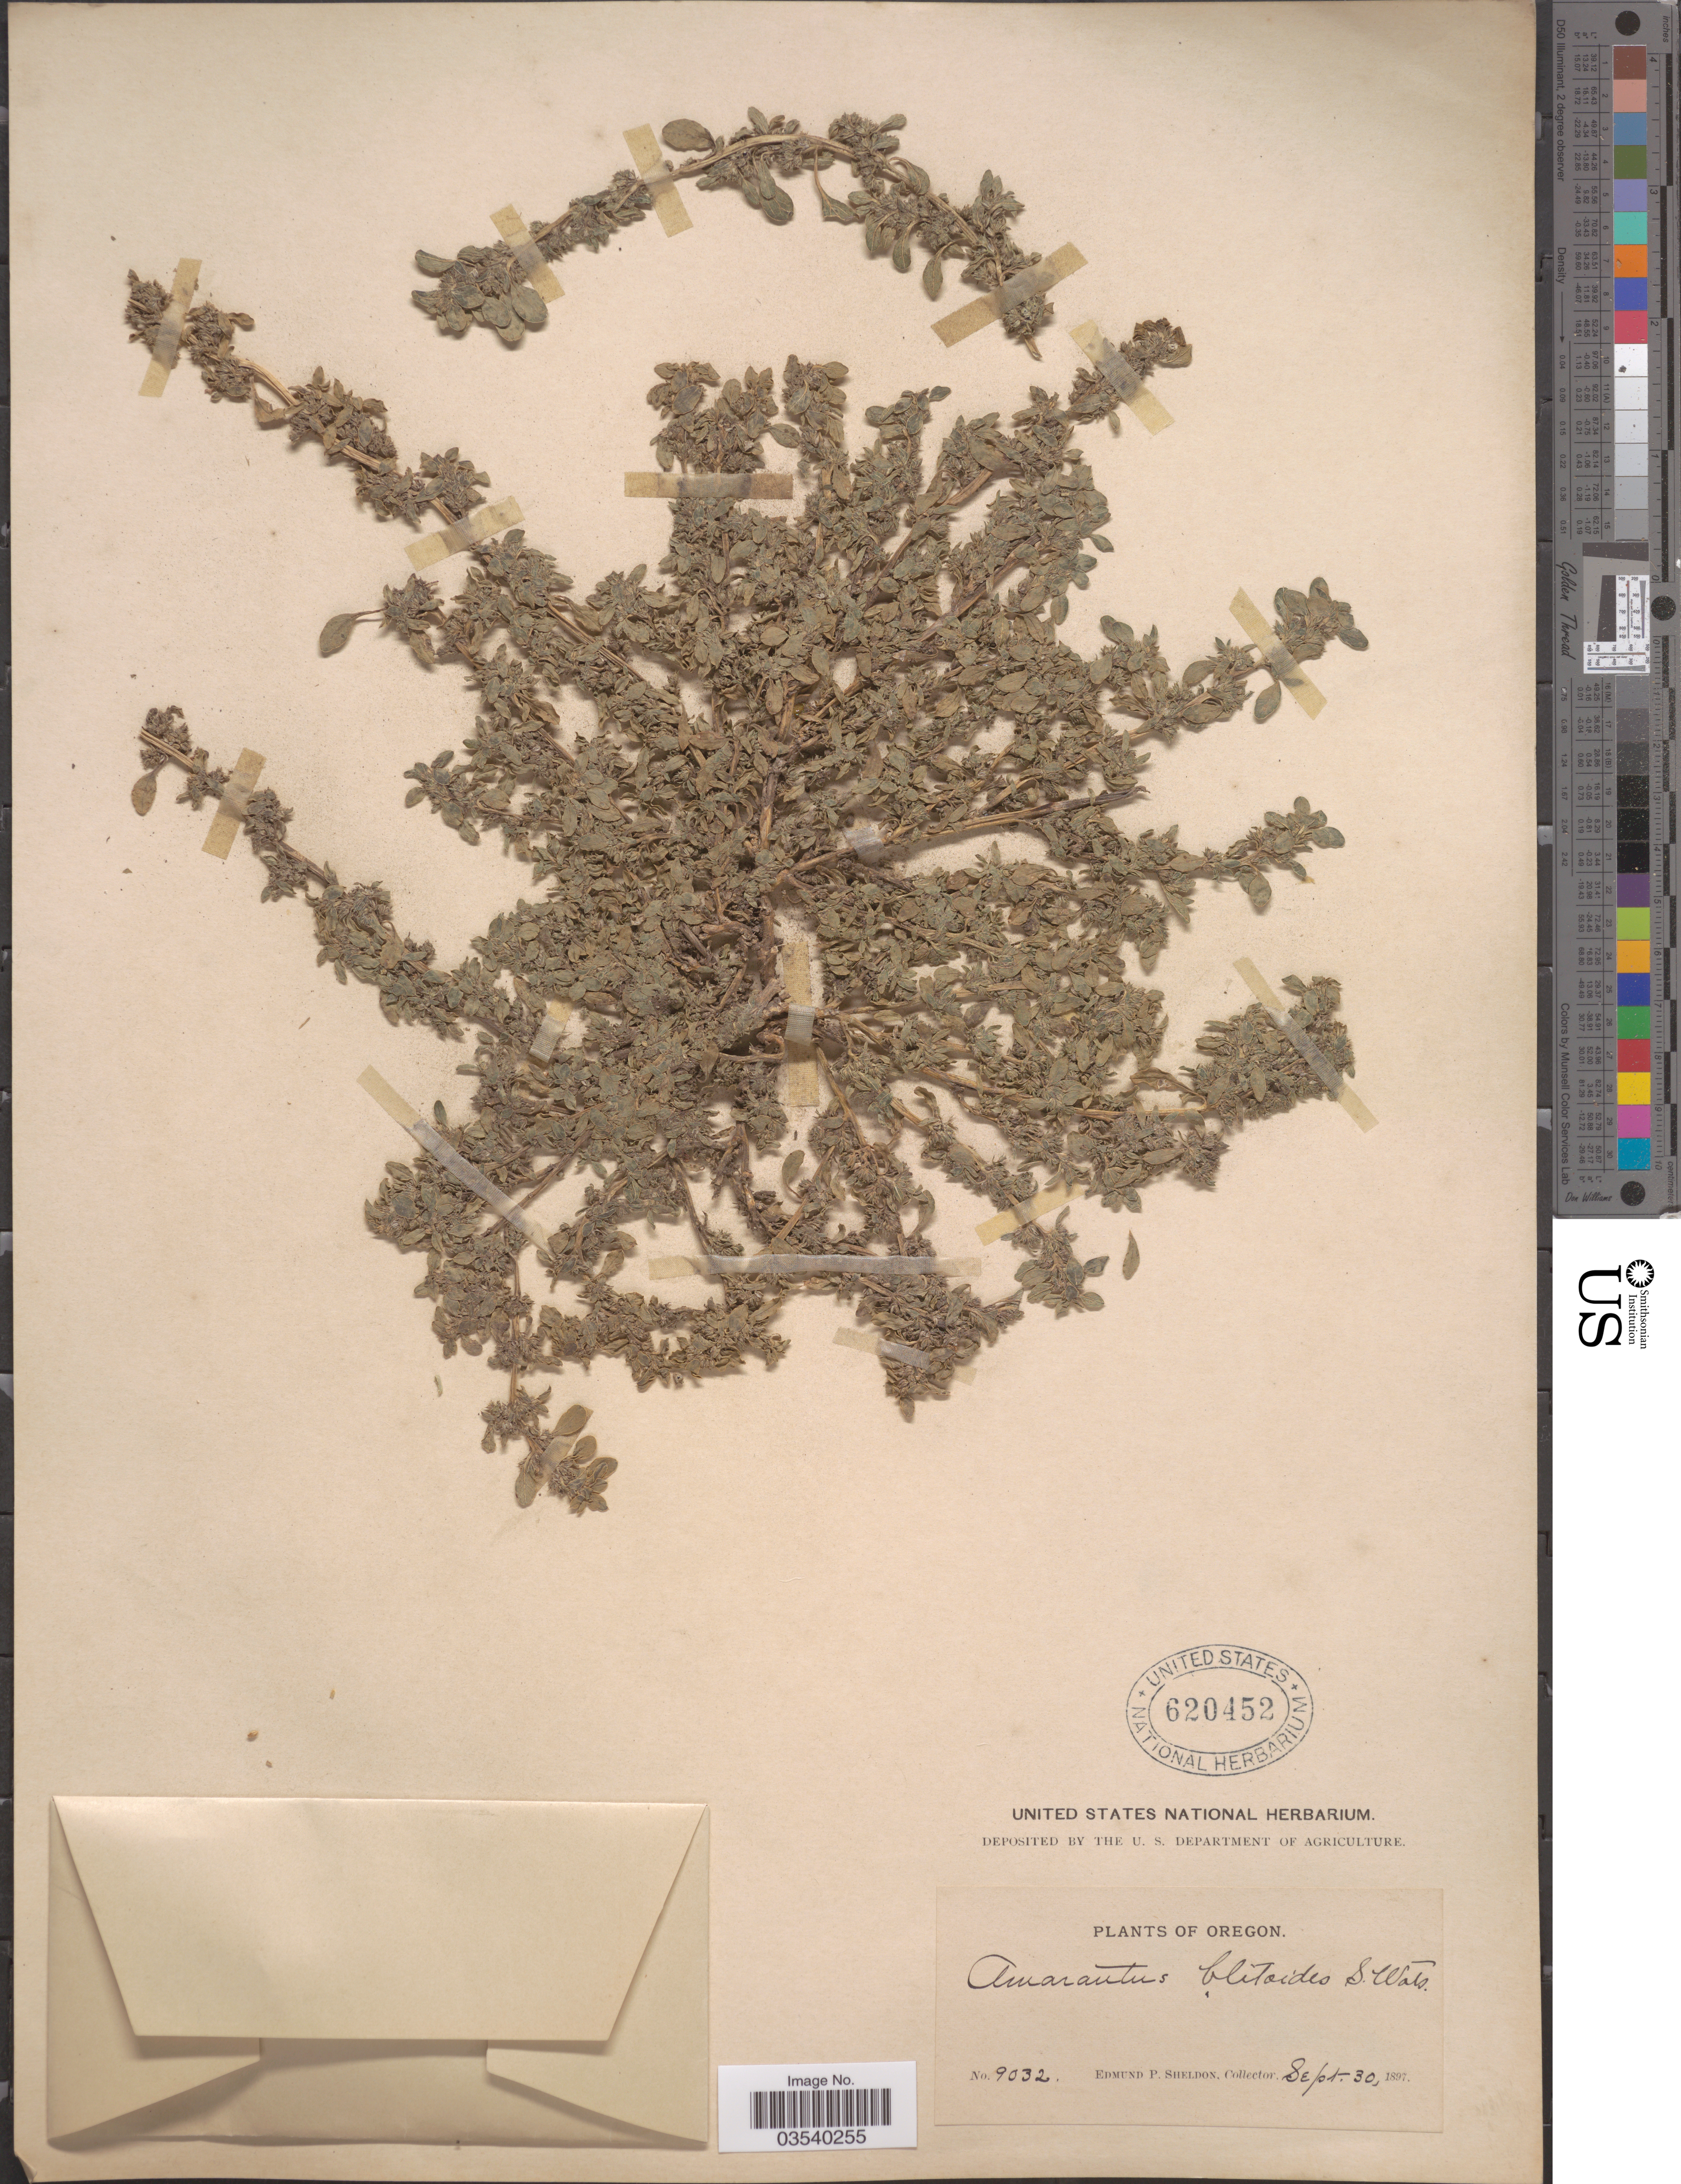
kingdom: Plantae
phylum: Tracheophyta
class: Magnoliopsida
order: Caryophyllales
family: Amaranthaceae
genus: Amaranthus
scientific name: Amaranthus blitoides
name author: S. Watson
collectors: E. P. Sheldon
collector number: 9032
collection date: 1897-09-30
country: United States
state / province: Oregon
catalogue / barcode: US 620452